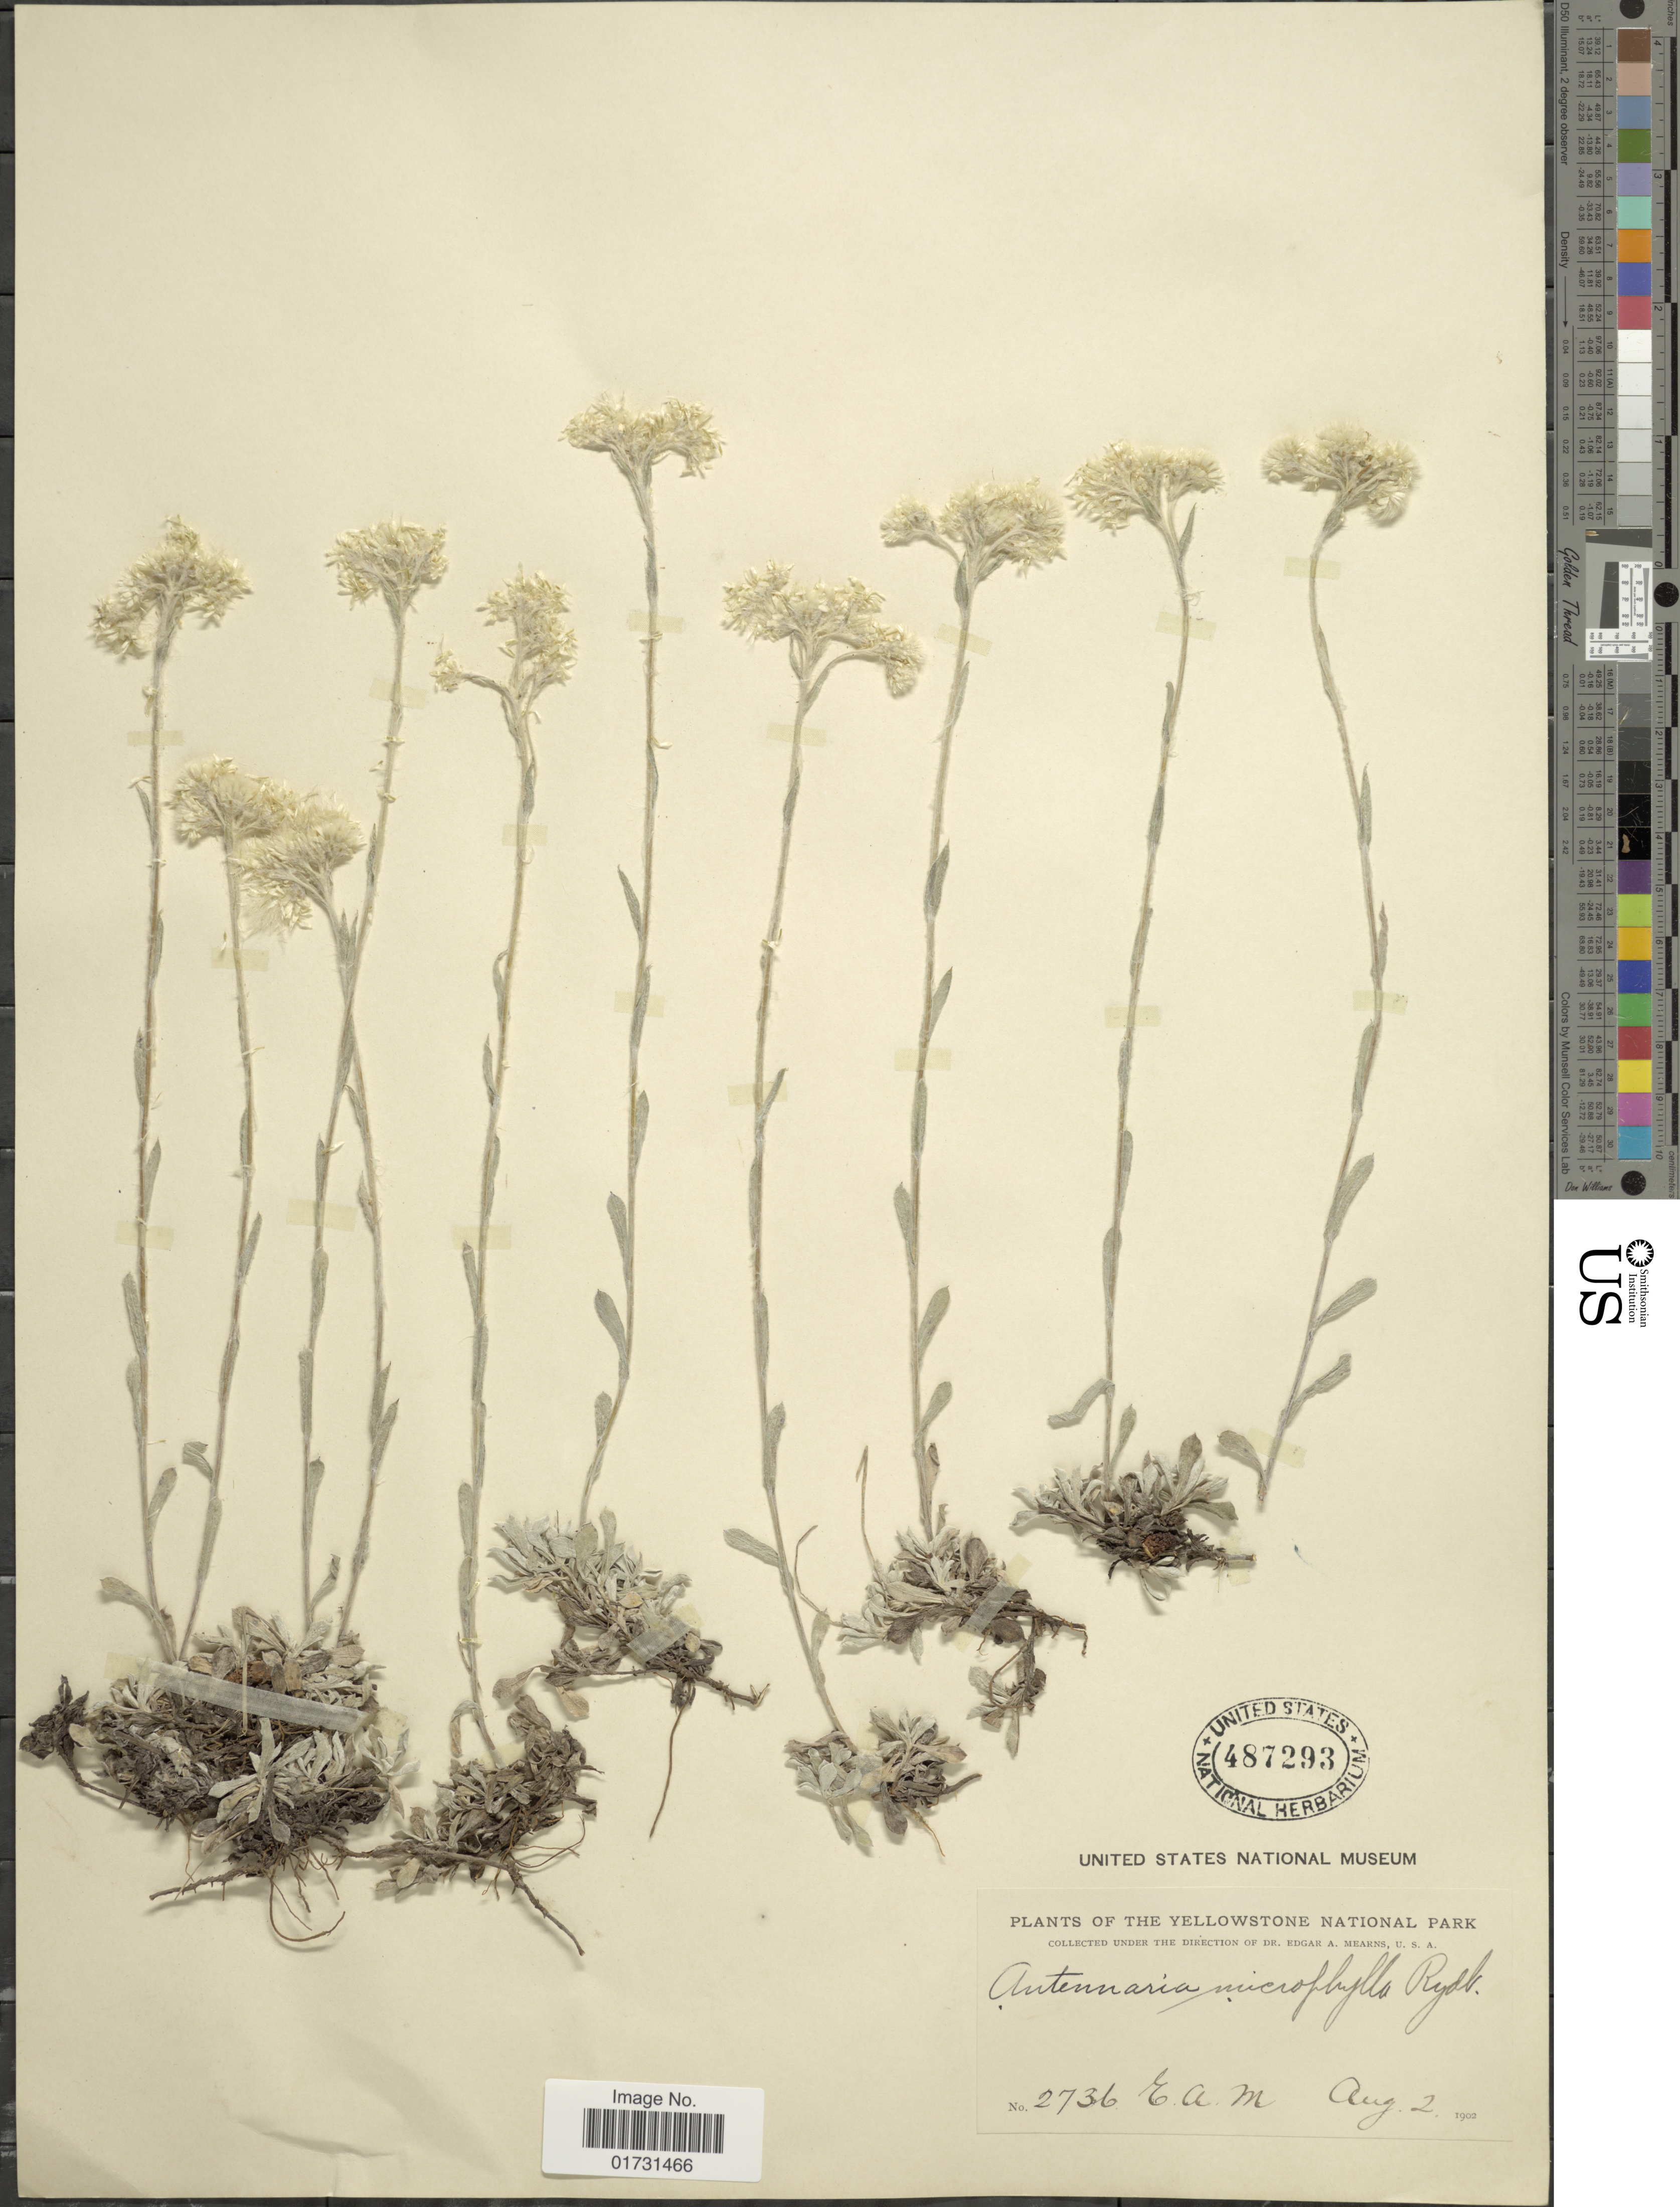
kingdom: Plantae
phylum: Tracheophyta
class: Magnoliopsida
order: Asterales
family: Asteraceae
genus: Antennaria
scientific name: Antennaria microphylla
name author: Rydb.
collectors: E. A. Mearns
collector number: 2736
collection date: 1902-08-02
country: United States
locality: Yellowstone National Park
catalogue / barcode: US 487293